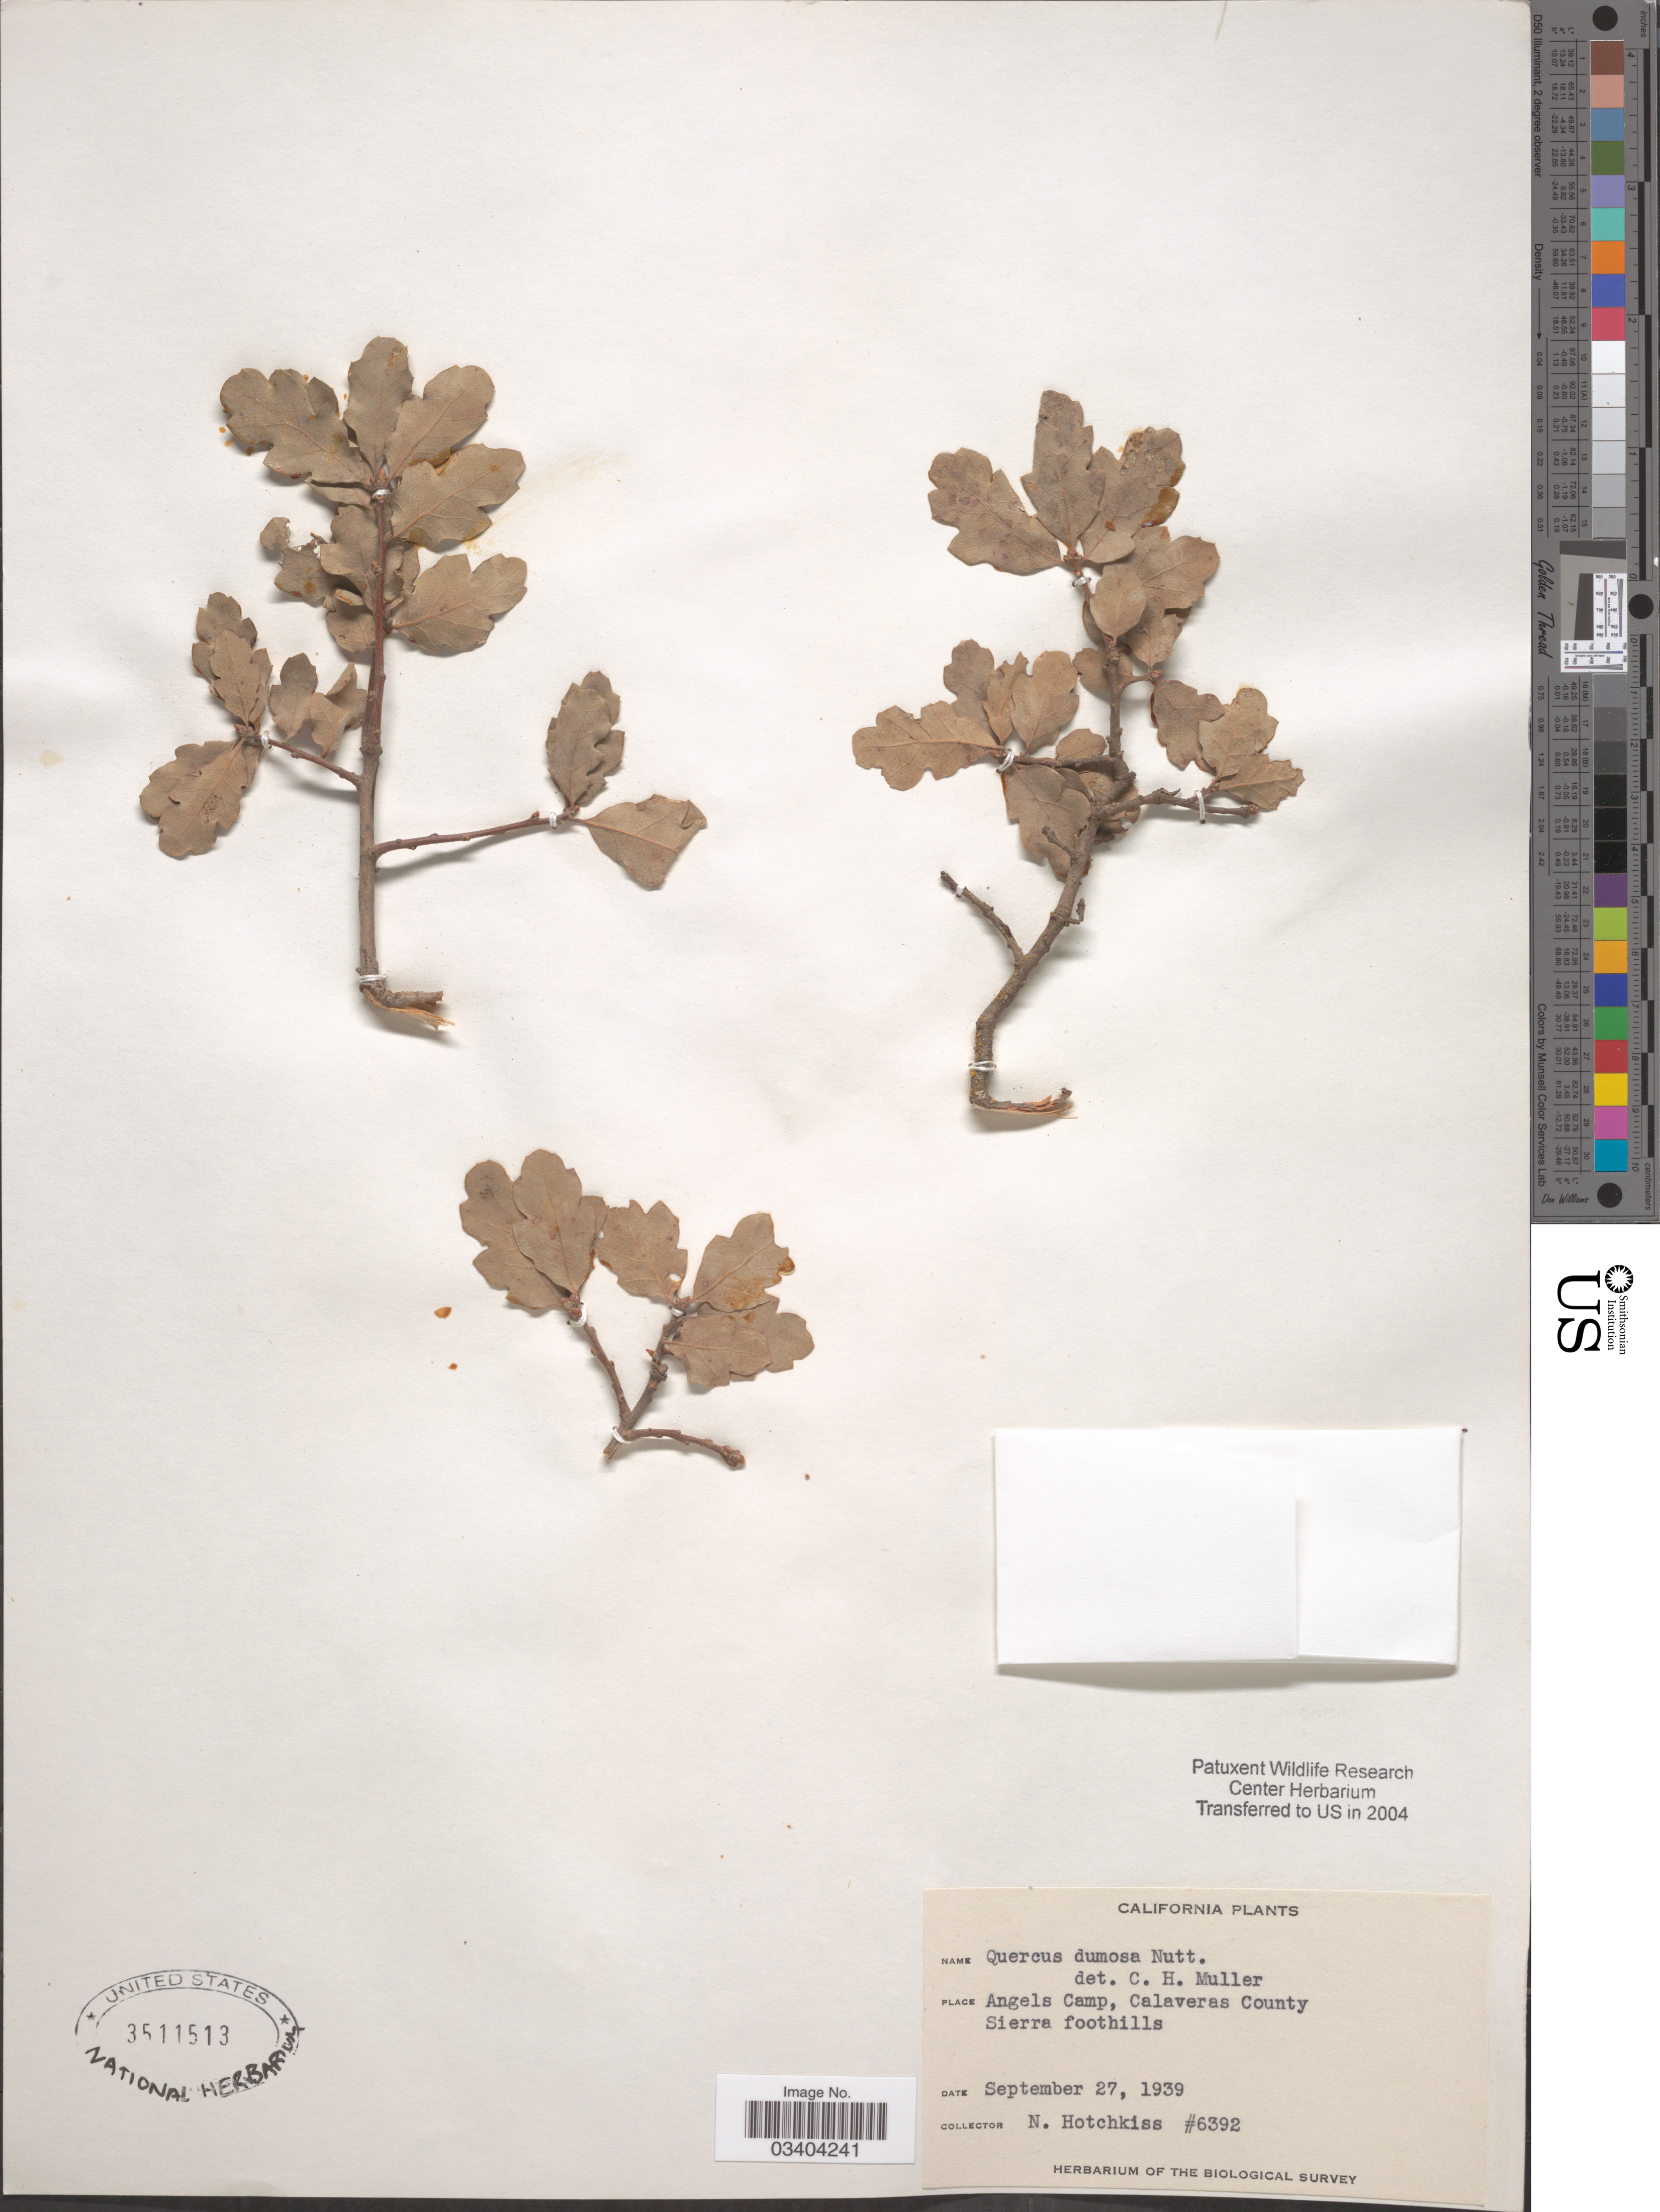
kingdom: Plantae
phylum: Tracheophyta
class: Magnoliopsida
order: Fagales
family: Fagaceae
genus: Quercus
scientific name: Quercus dumosa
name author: Nutt.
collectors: N. Hotchkiss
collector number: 6392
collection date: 1939-09-27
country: United States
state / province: California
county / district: Calaveras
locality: Angels Camp, Calaveras County. Sierra foothills.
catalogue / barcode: US 3511513